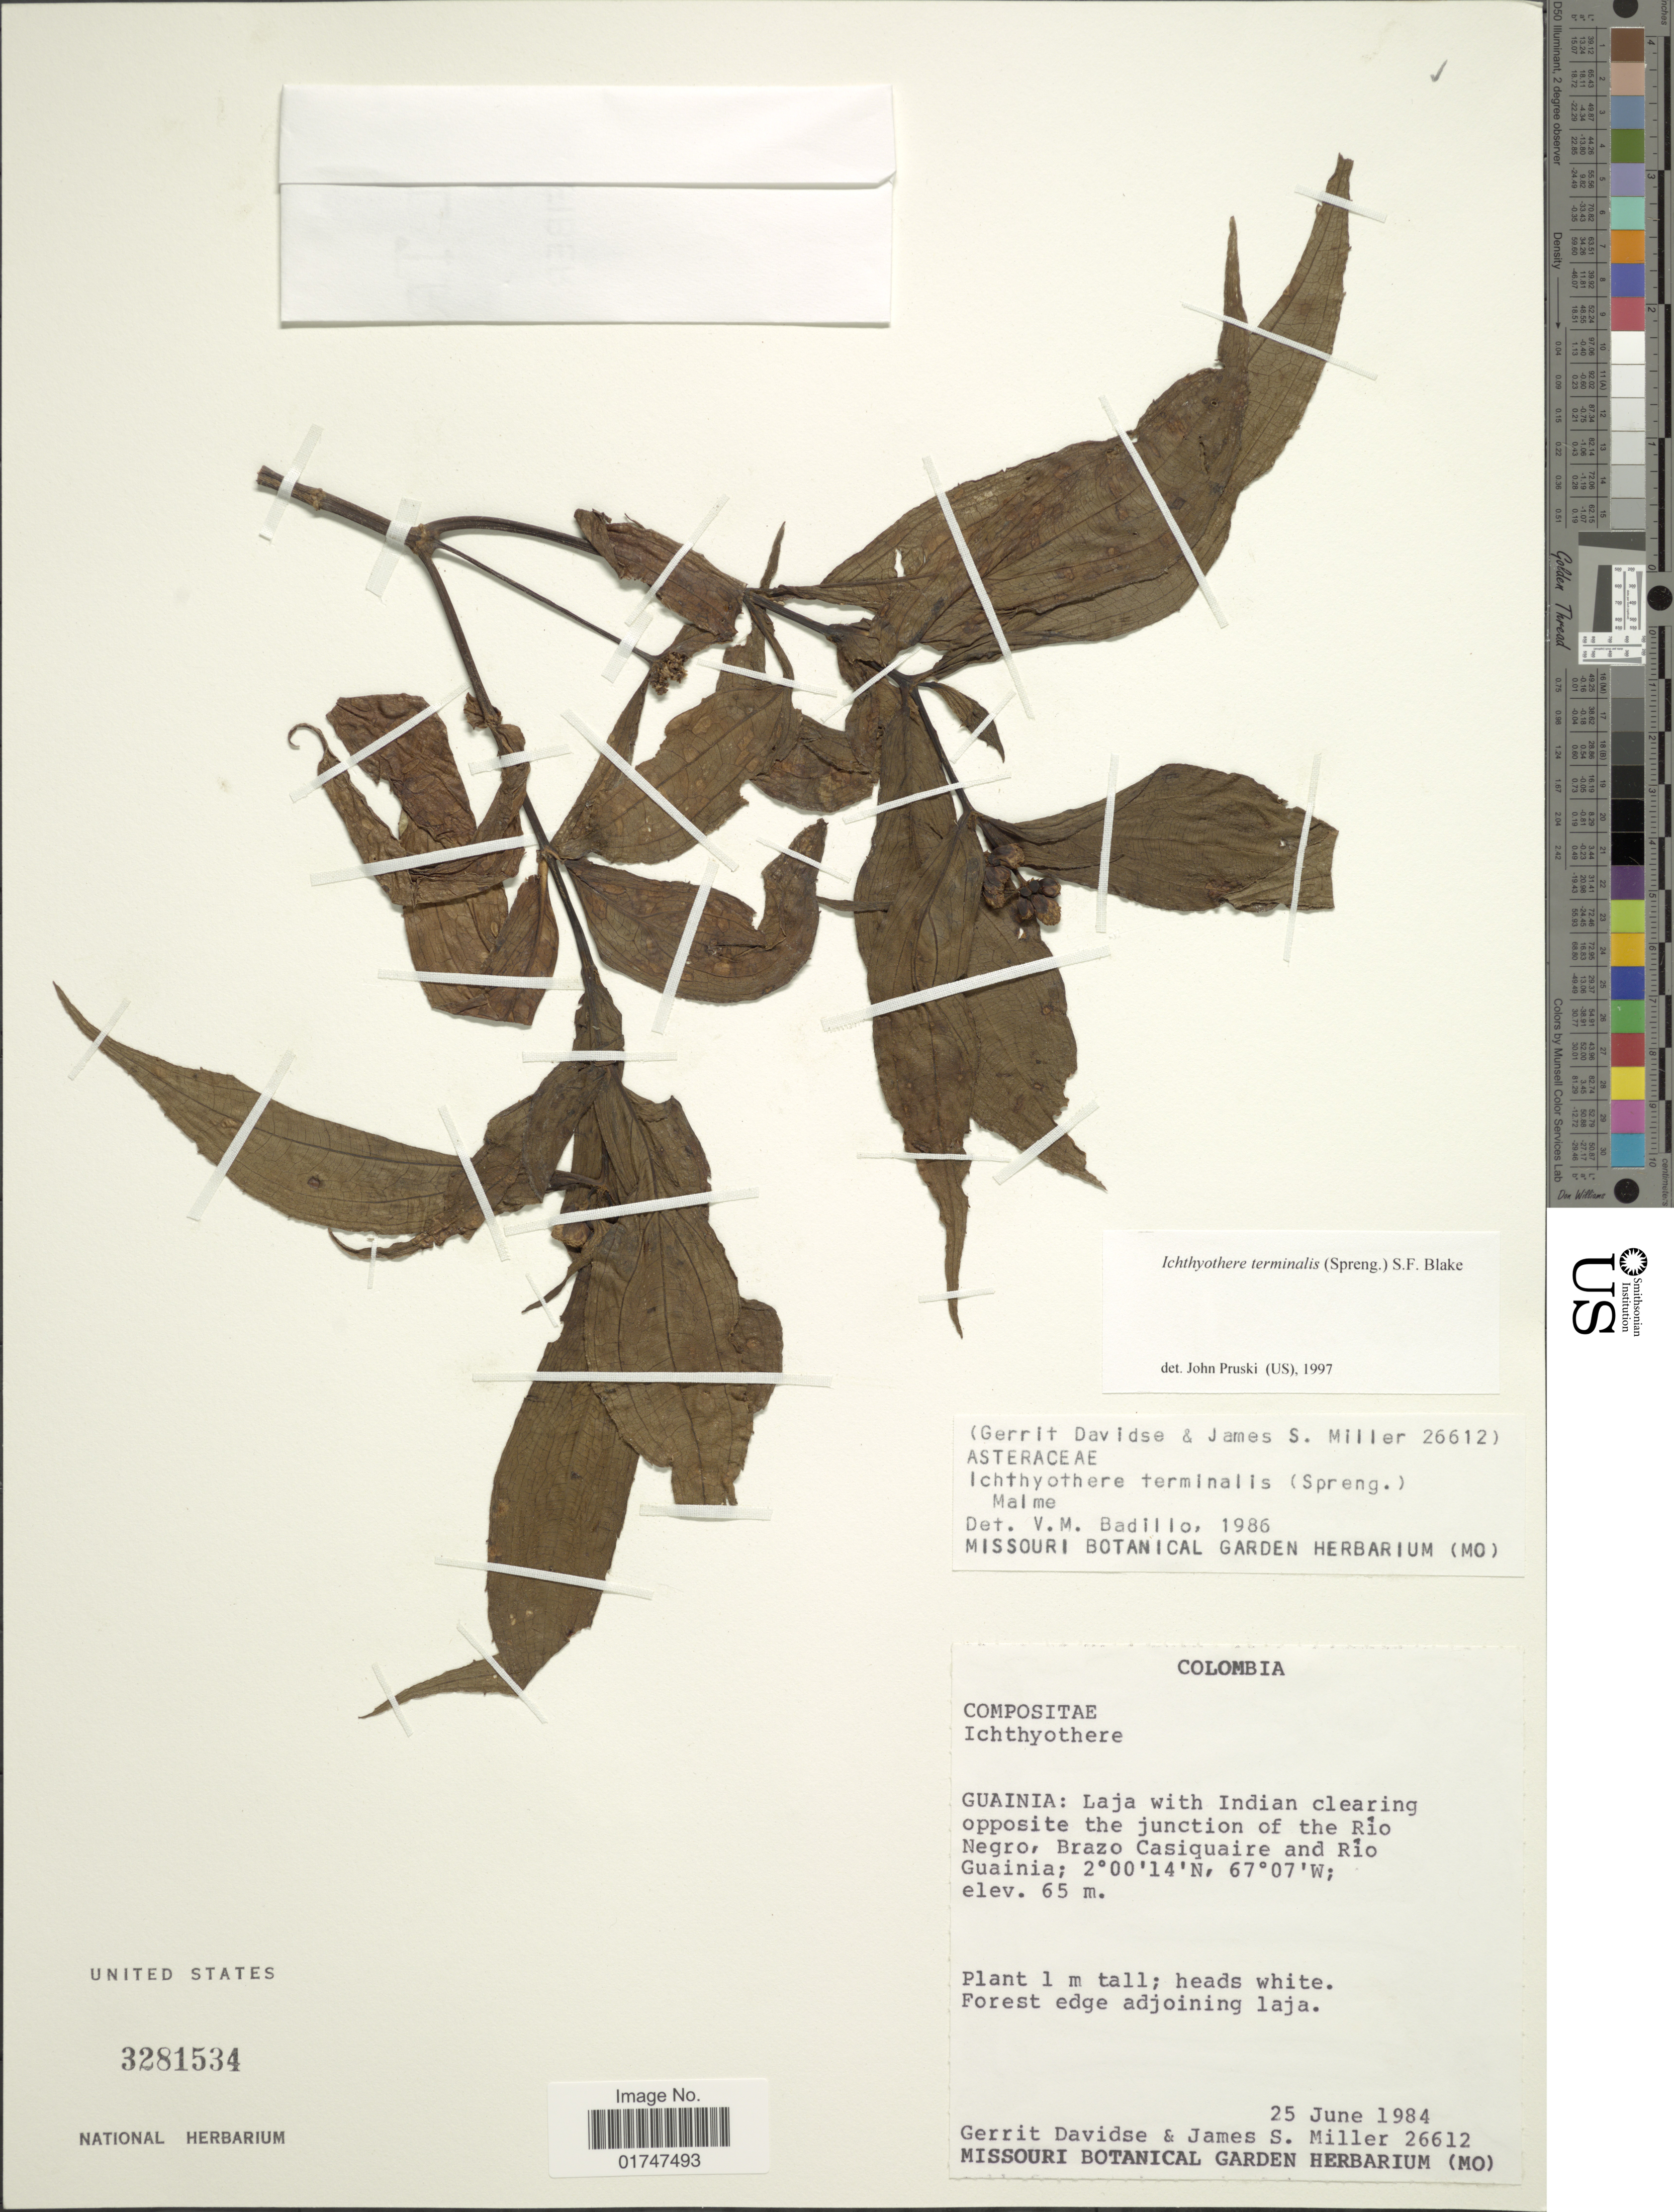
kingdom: Plantae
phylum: Tracheophyta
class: Magnoliopsida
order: Asterales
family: Asteraceae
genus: Ichthyothere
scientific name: Ichthyothere terminalis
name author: (Spreng.) S.F. Blake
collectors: G. Davidse & J. S. Miller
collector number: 26612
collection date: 1984-06-25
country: Colombia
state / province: Guainía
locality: Guainia: Laja with Indian clearing opposite the junction of the Río Negro, Brazo Casiquaire and Río Guainia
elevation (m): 65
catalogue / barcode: US 3281534